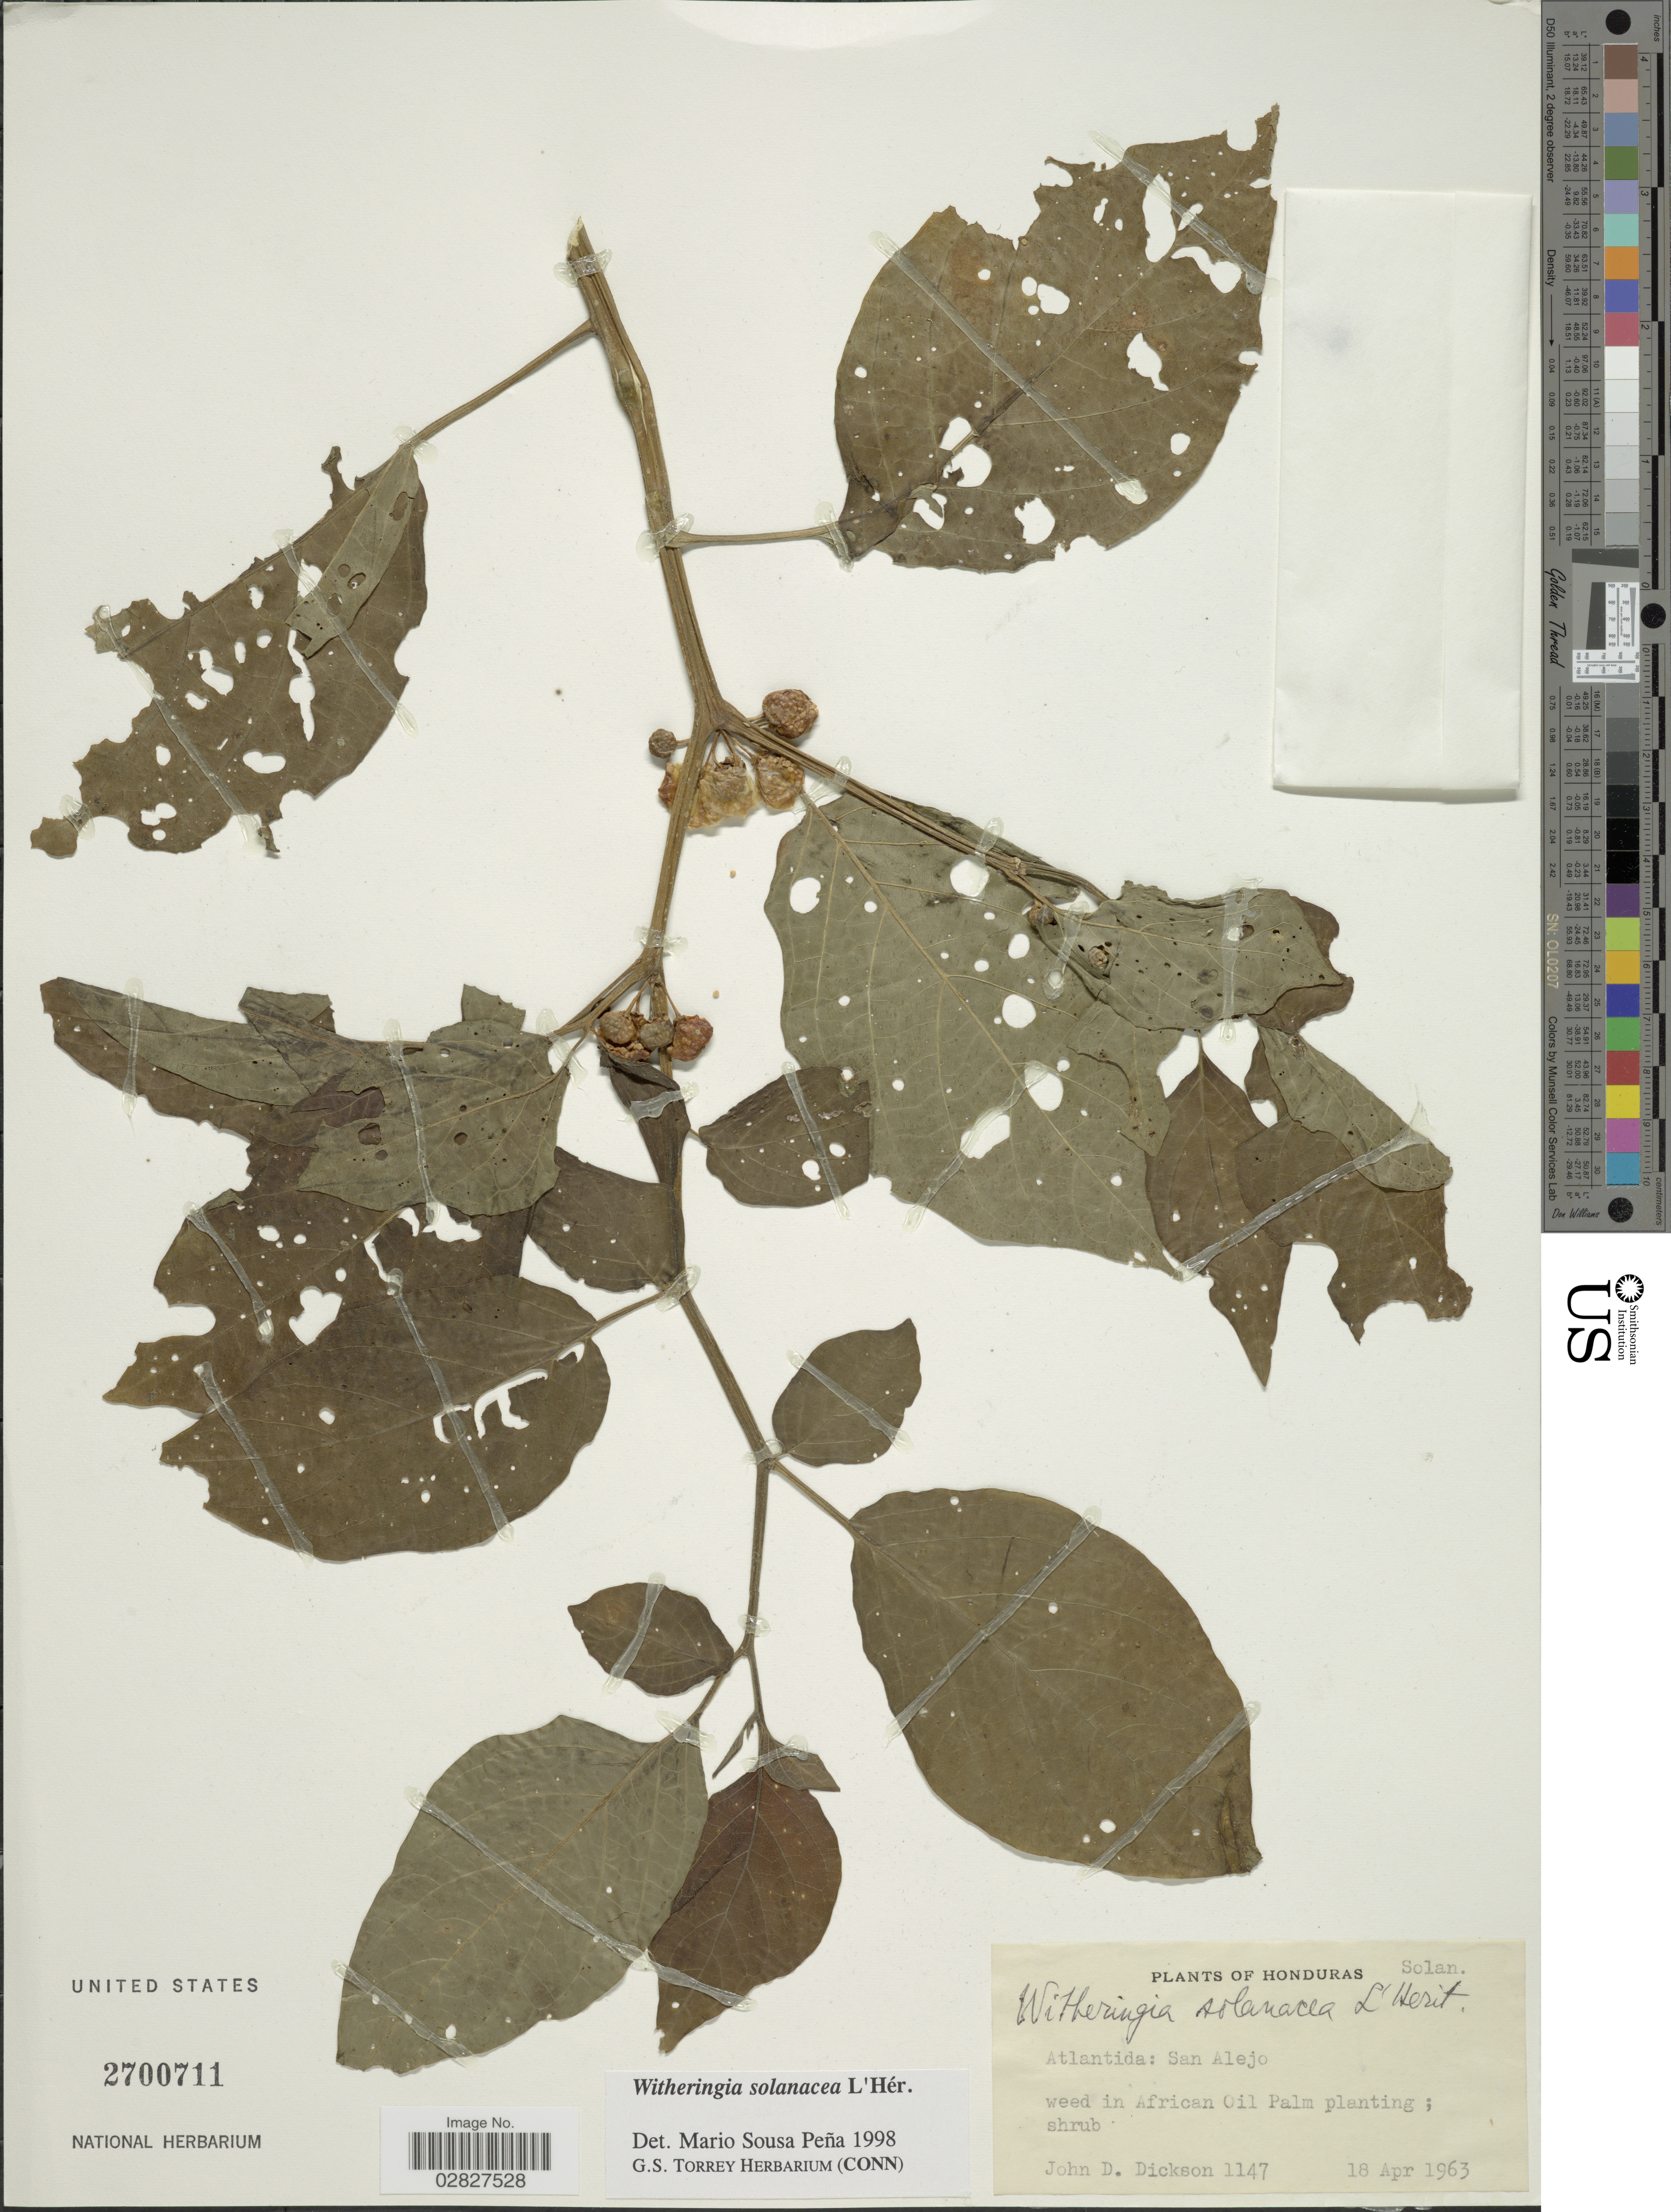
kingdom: Plantae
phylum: Tracheophyta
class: Magnoliopsida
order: Solanales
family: Solanaceae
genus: Witheringia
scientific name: Witheringia solanacea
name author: L'Hér.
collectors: J. Dickson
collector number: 1147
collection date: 1963-04-18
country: Honduras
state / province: Atlántida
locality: San Alejo, weed in African Oil Palm planting.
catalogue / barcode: US 2700711